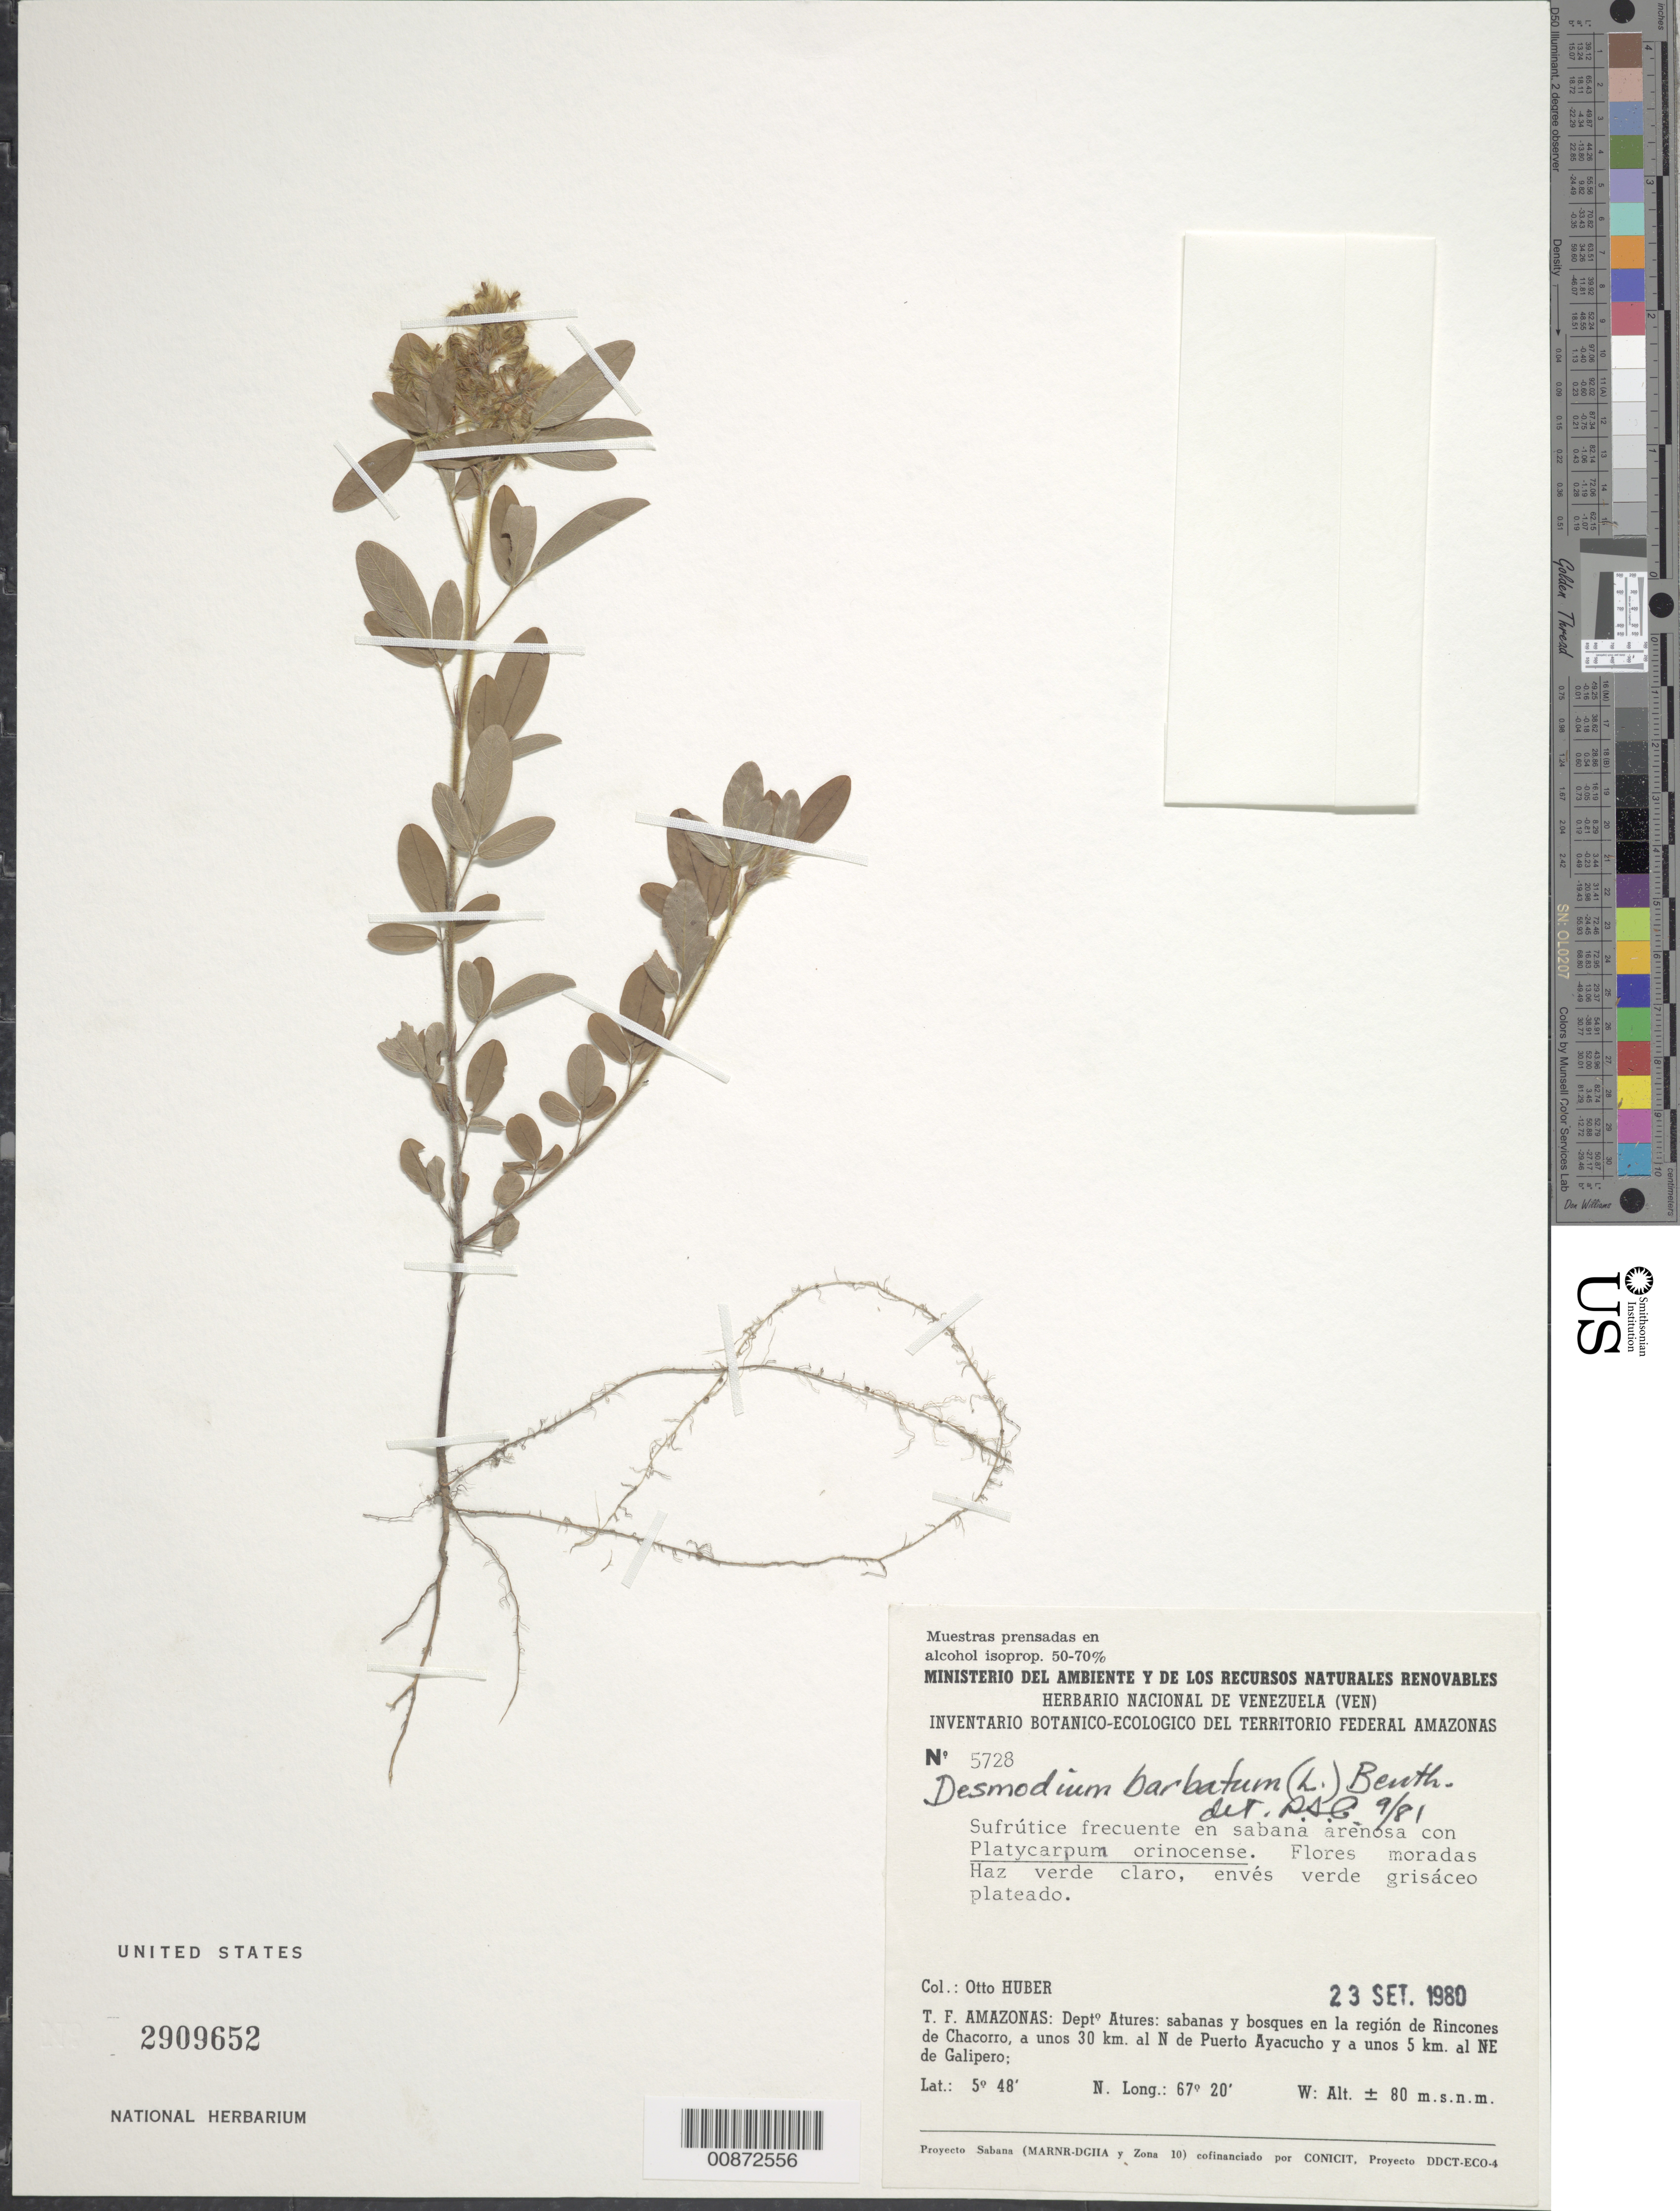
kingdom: Plantae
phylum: Tracheophyta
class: Magnoliopsida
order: Fabales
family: Fabaceae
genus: Grona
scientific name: Grona barbata var. barbata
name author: (L.) H. Ohashi & K. Ohashi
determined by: Strong, Mark T., (BOT), Smithsonian Institution - National Museum of Natural History (UNITED STATES)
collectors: O. Huber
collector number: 5728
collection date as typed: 23-Sep-80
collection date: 1980-09-23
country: Venezuela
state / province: Amazonas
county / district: Atures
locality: Rincones de Chacorro, 30 km N of Puerto Ayacucho, 5 km NE of Galipero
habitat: Sabana arenosa con Platycarpum orinocense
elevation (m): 80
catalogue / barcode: US 2909652